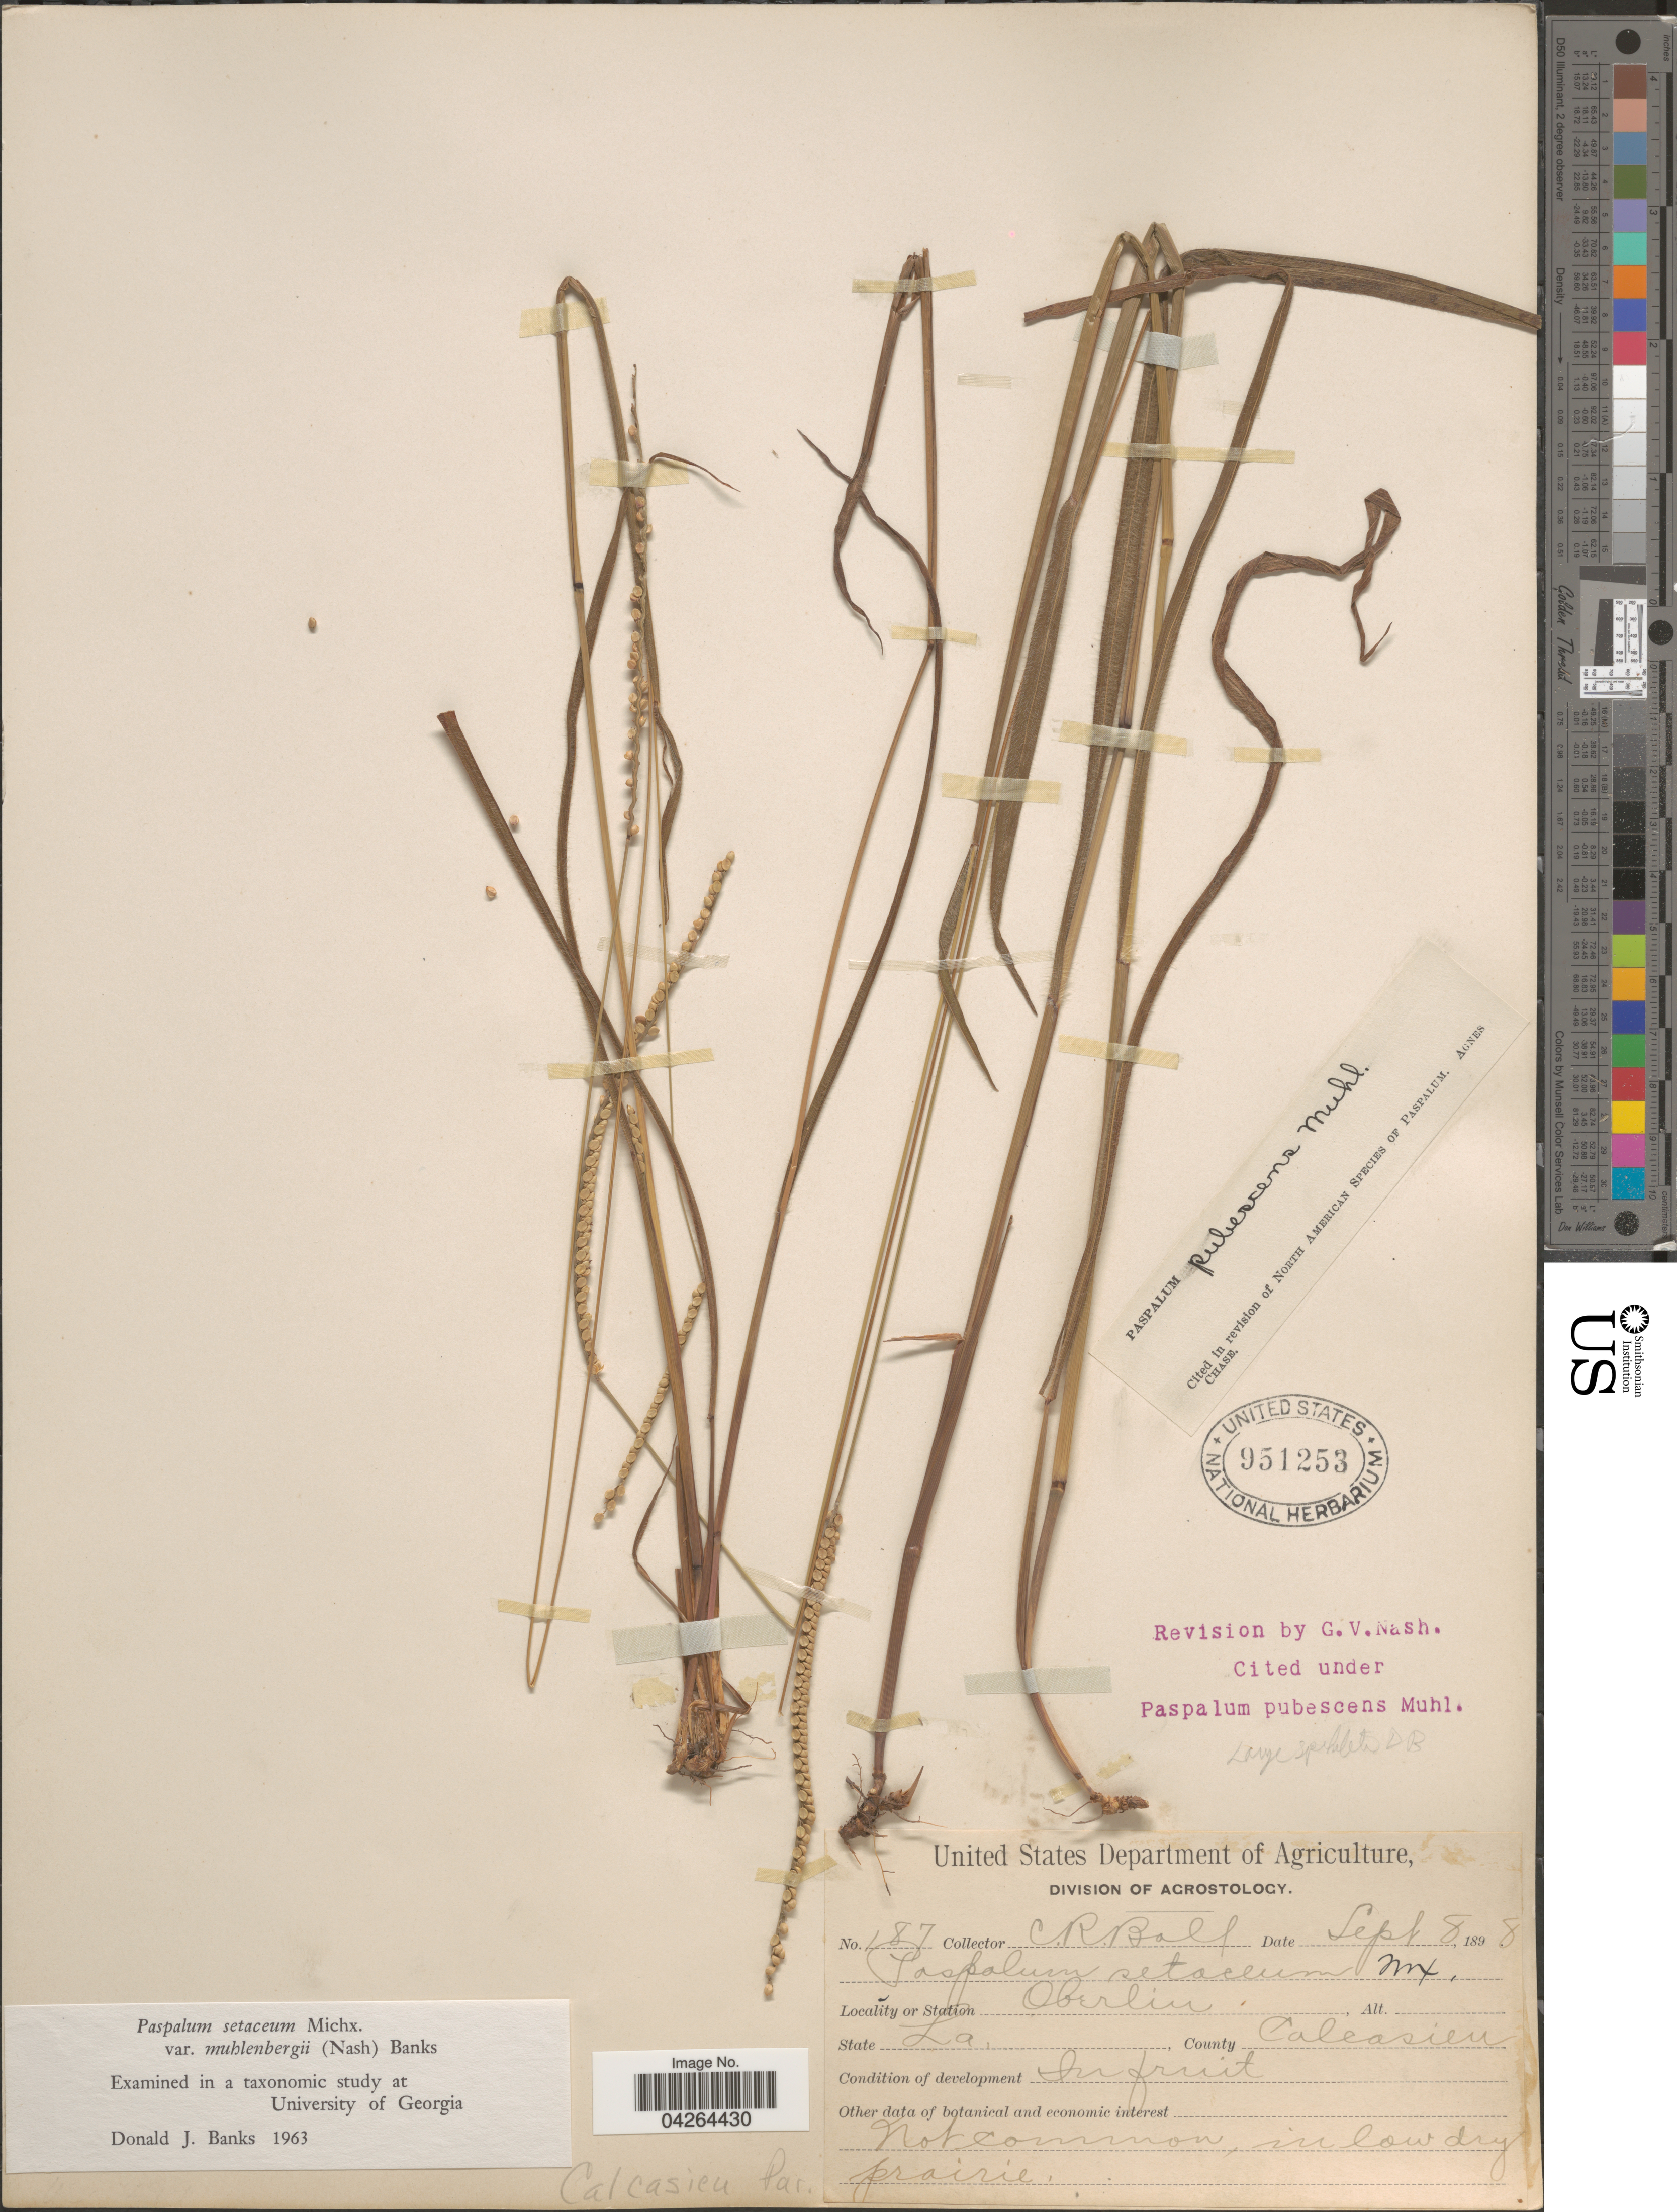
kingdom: Plantae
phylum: Tracheophyta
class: Liliopsida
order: Poales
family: Poaceae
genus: Paspalum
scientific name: Paspalum setaceum var. muhlenbergii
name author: (Nash) D.J. Banks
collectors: C. R. Ball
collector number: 187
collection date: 1898-09-08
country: United States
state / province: Louisiana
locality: Oberlin. County Calcasieu. Calcasieu Par.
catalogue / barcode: US 951253